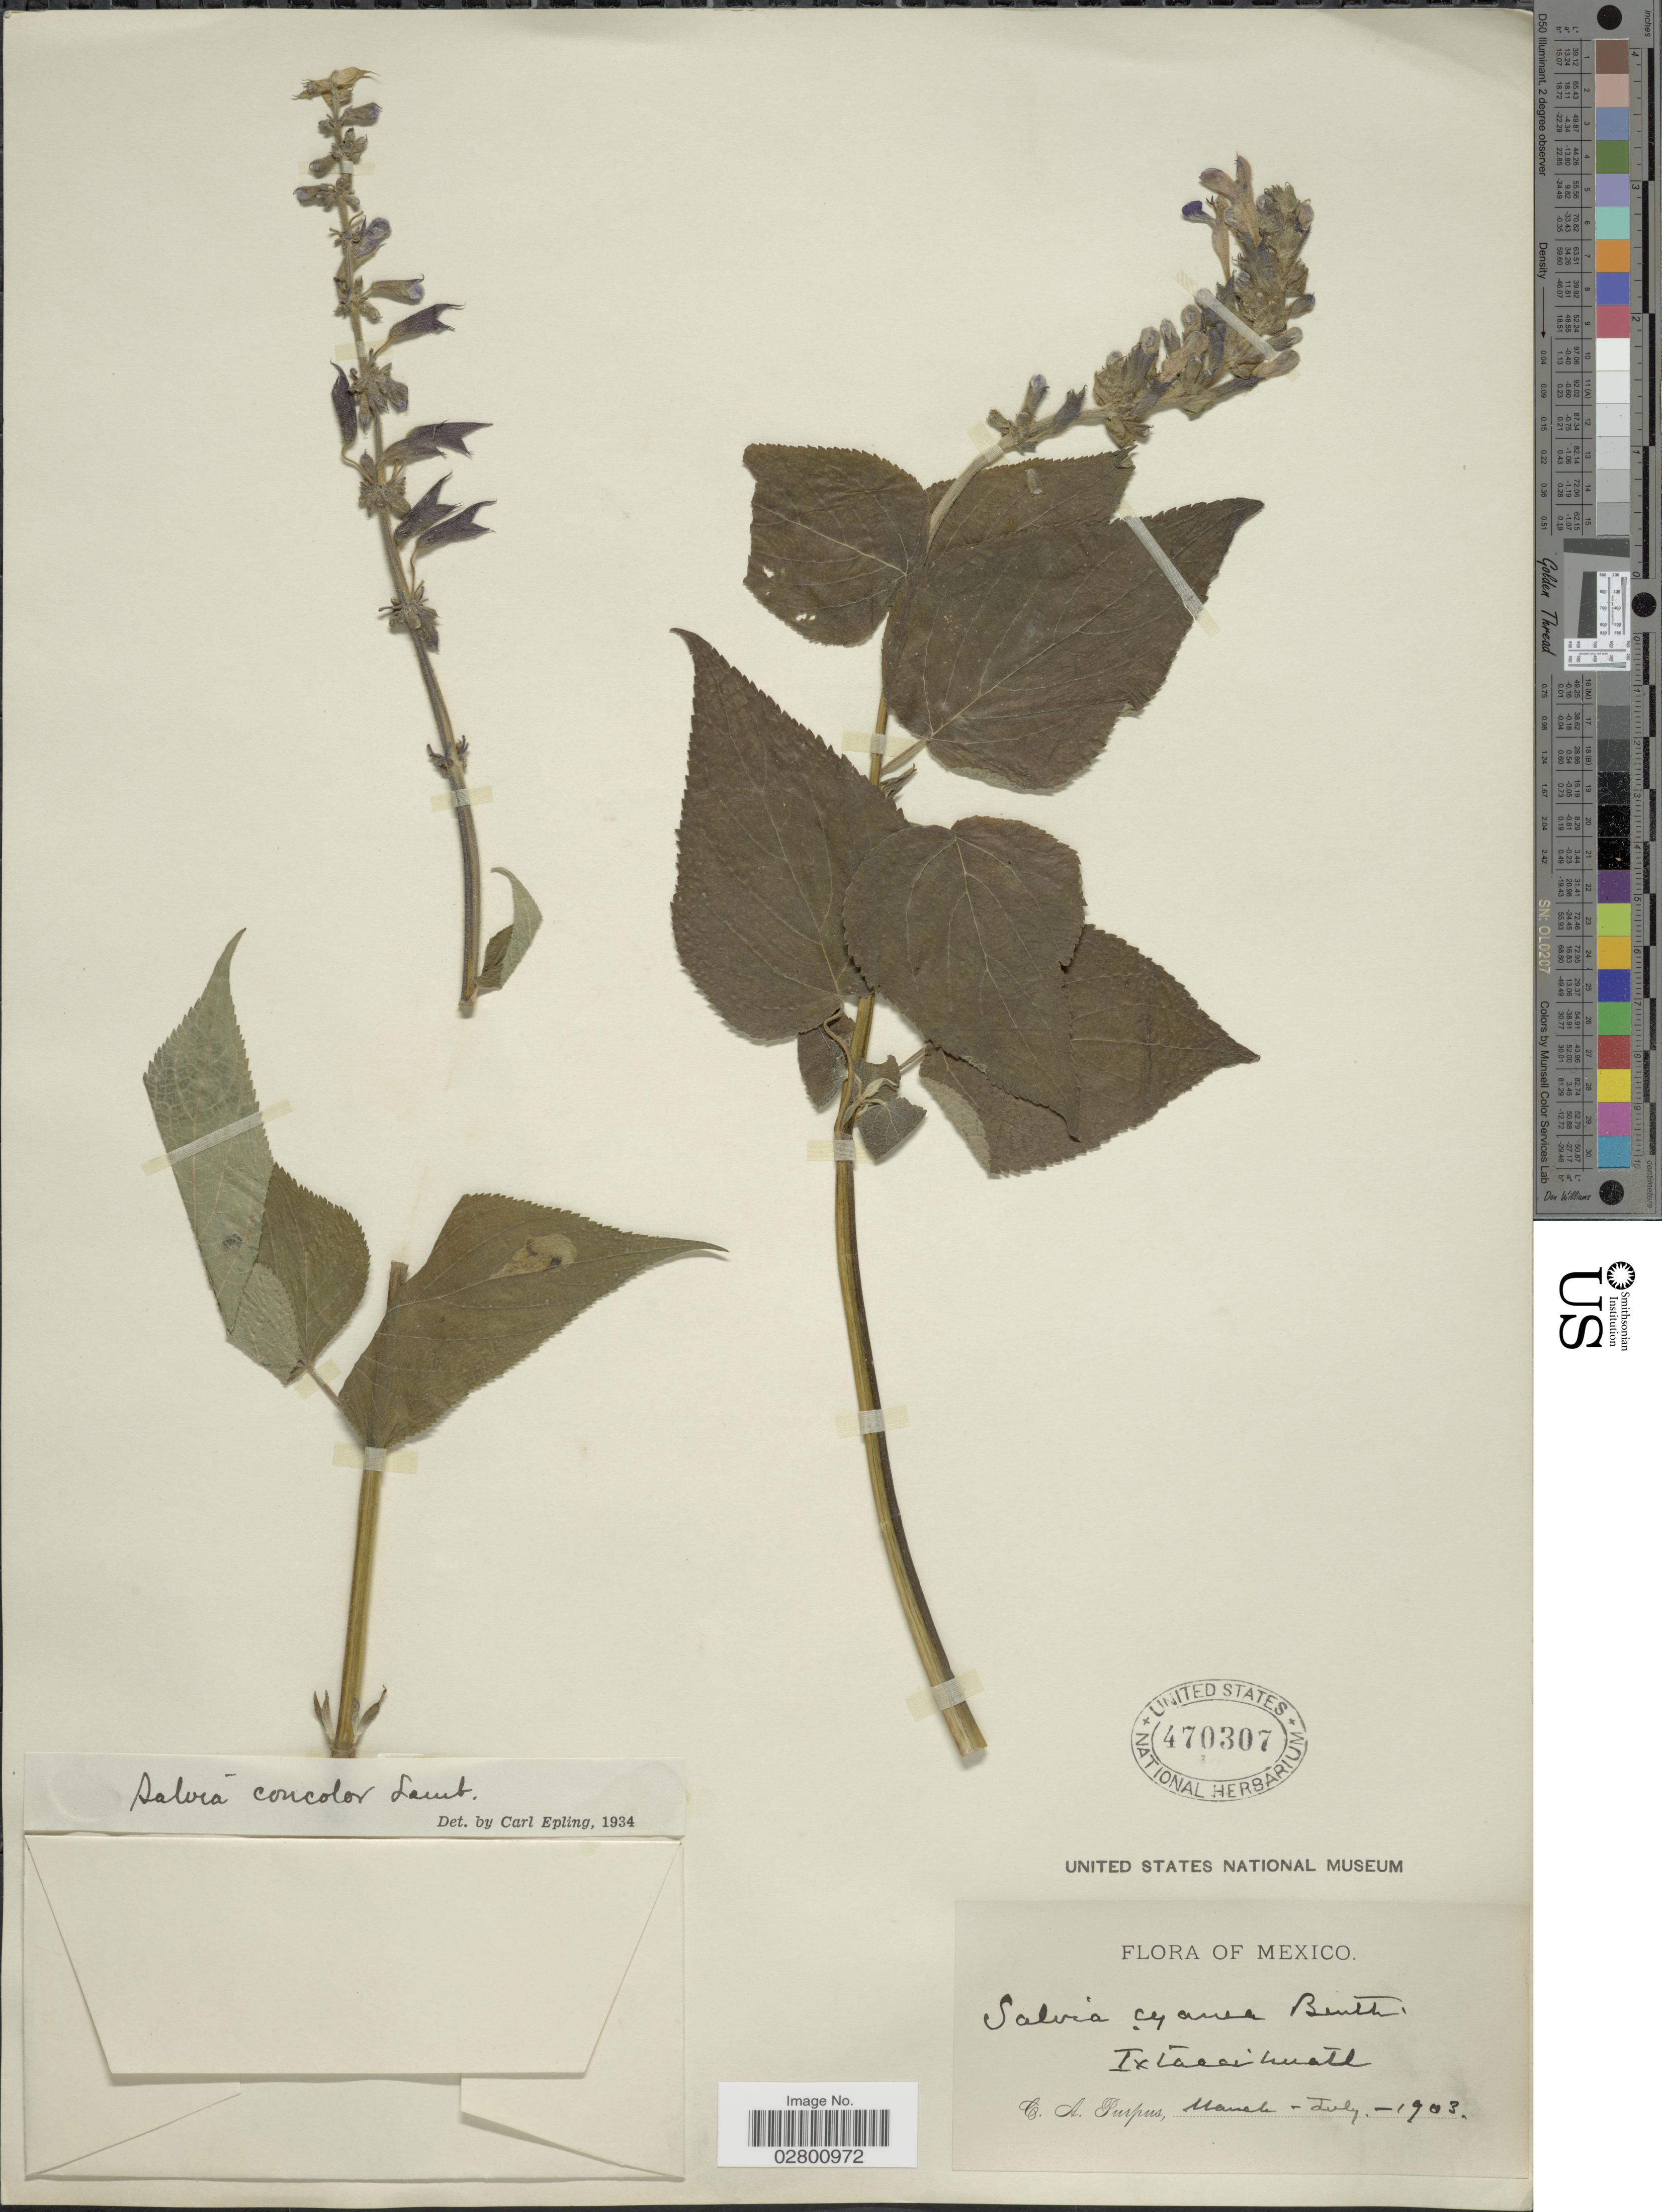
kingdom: Plantae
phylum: Tracheophyta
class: Magnoliopsida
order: Lamiales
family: Lamiaceae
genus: Salvia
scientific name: Salvia concolor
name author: Lamb. ex Benth.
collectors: C. A. Purpus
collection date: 1903-03/1903-07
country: Mexico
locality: Ixtaccihuatl.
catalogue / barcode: US 470307